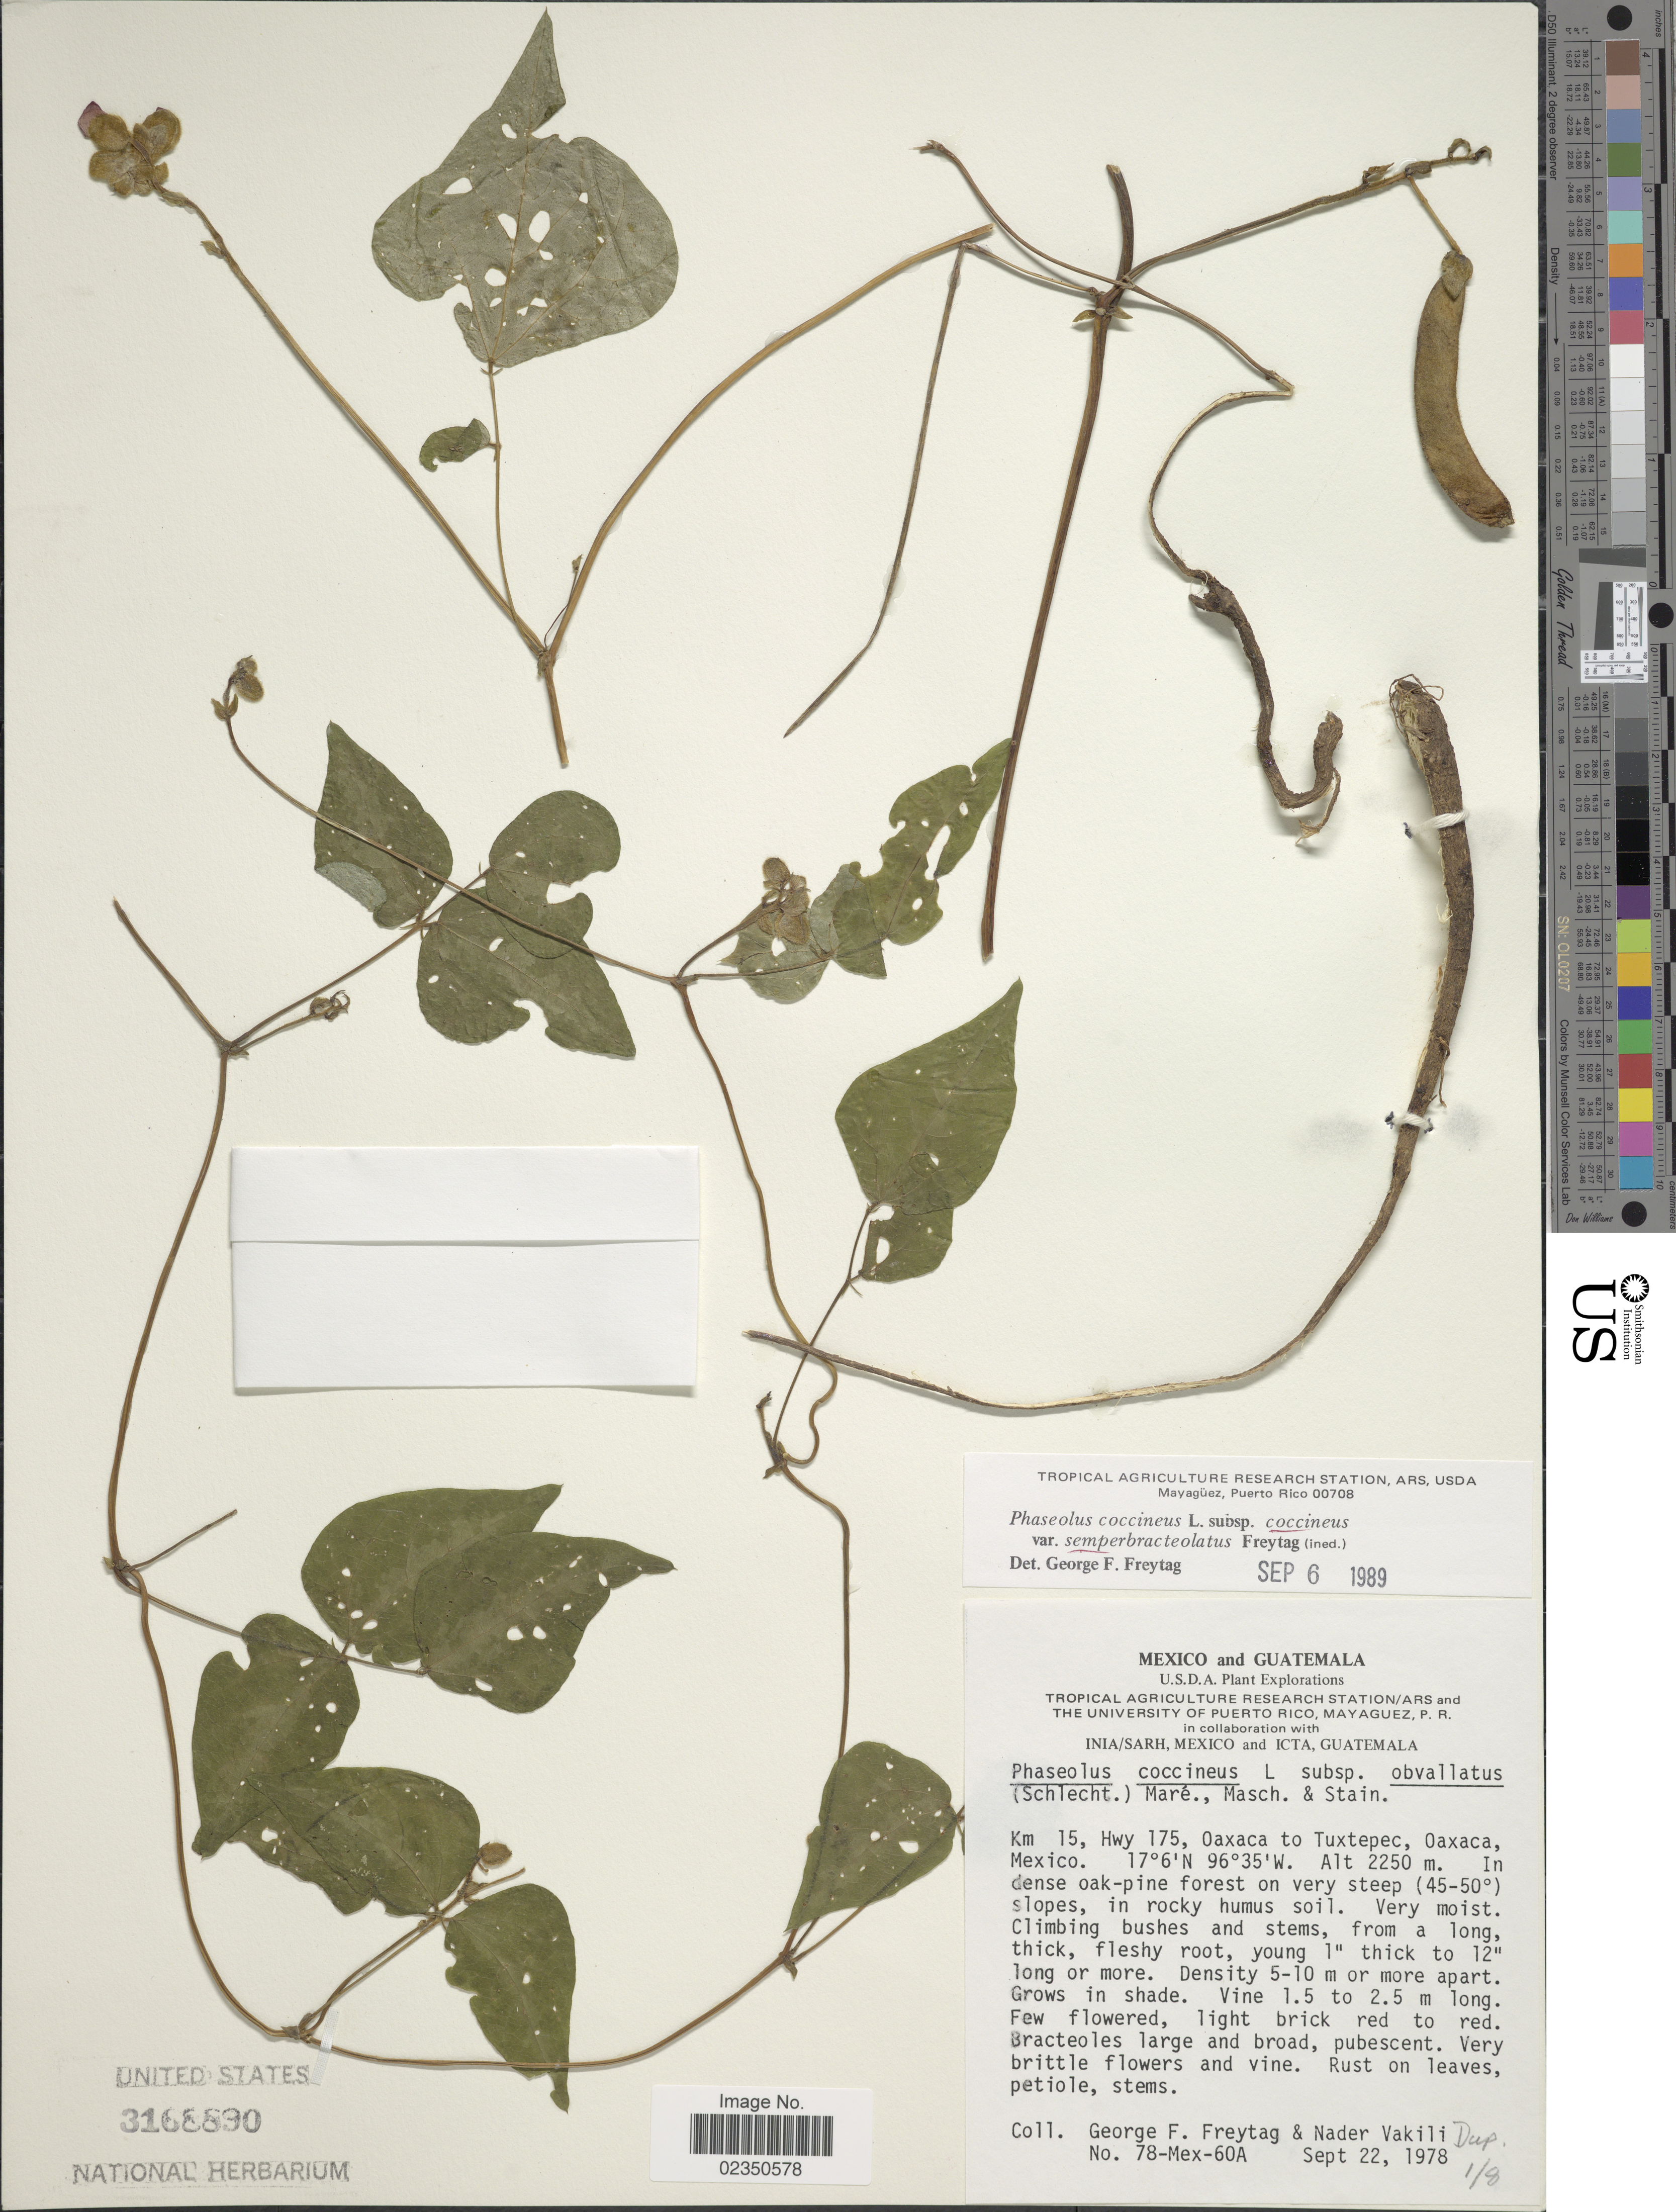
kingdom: Plantae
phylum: Tracheophyta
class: Magnoliopsida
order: Fabales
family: Fabaceae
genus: Phaseolus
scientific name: Phaseolus coccineus var. semperbracteolatus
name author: Freytag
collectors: G. F. Freytag & N. Vakili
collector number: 78-Mex-60A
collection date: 1978-09-22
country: Mexico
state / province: Oaxaca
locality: Km 15, Hwy 175, Oaxaca to Tuxtepec, on very steep (45°-50°) slopes.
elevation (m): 2250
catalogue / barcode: US 3168890